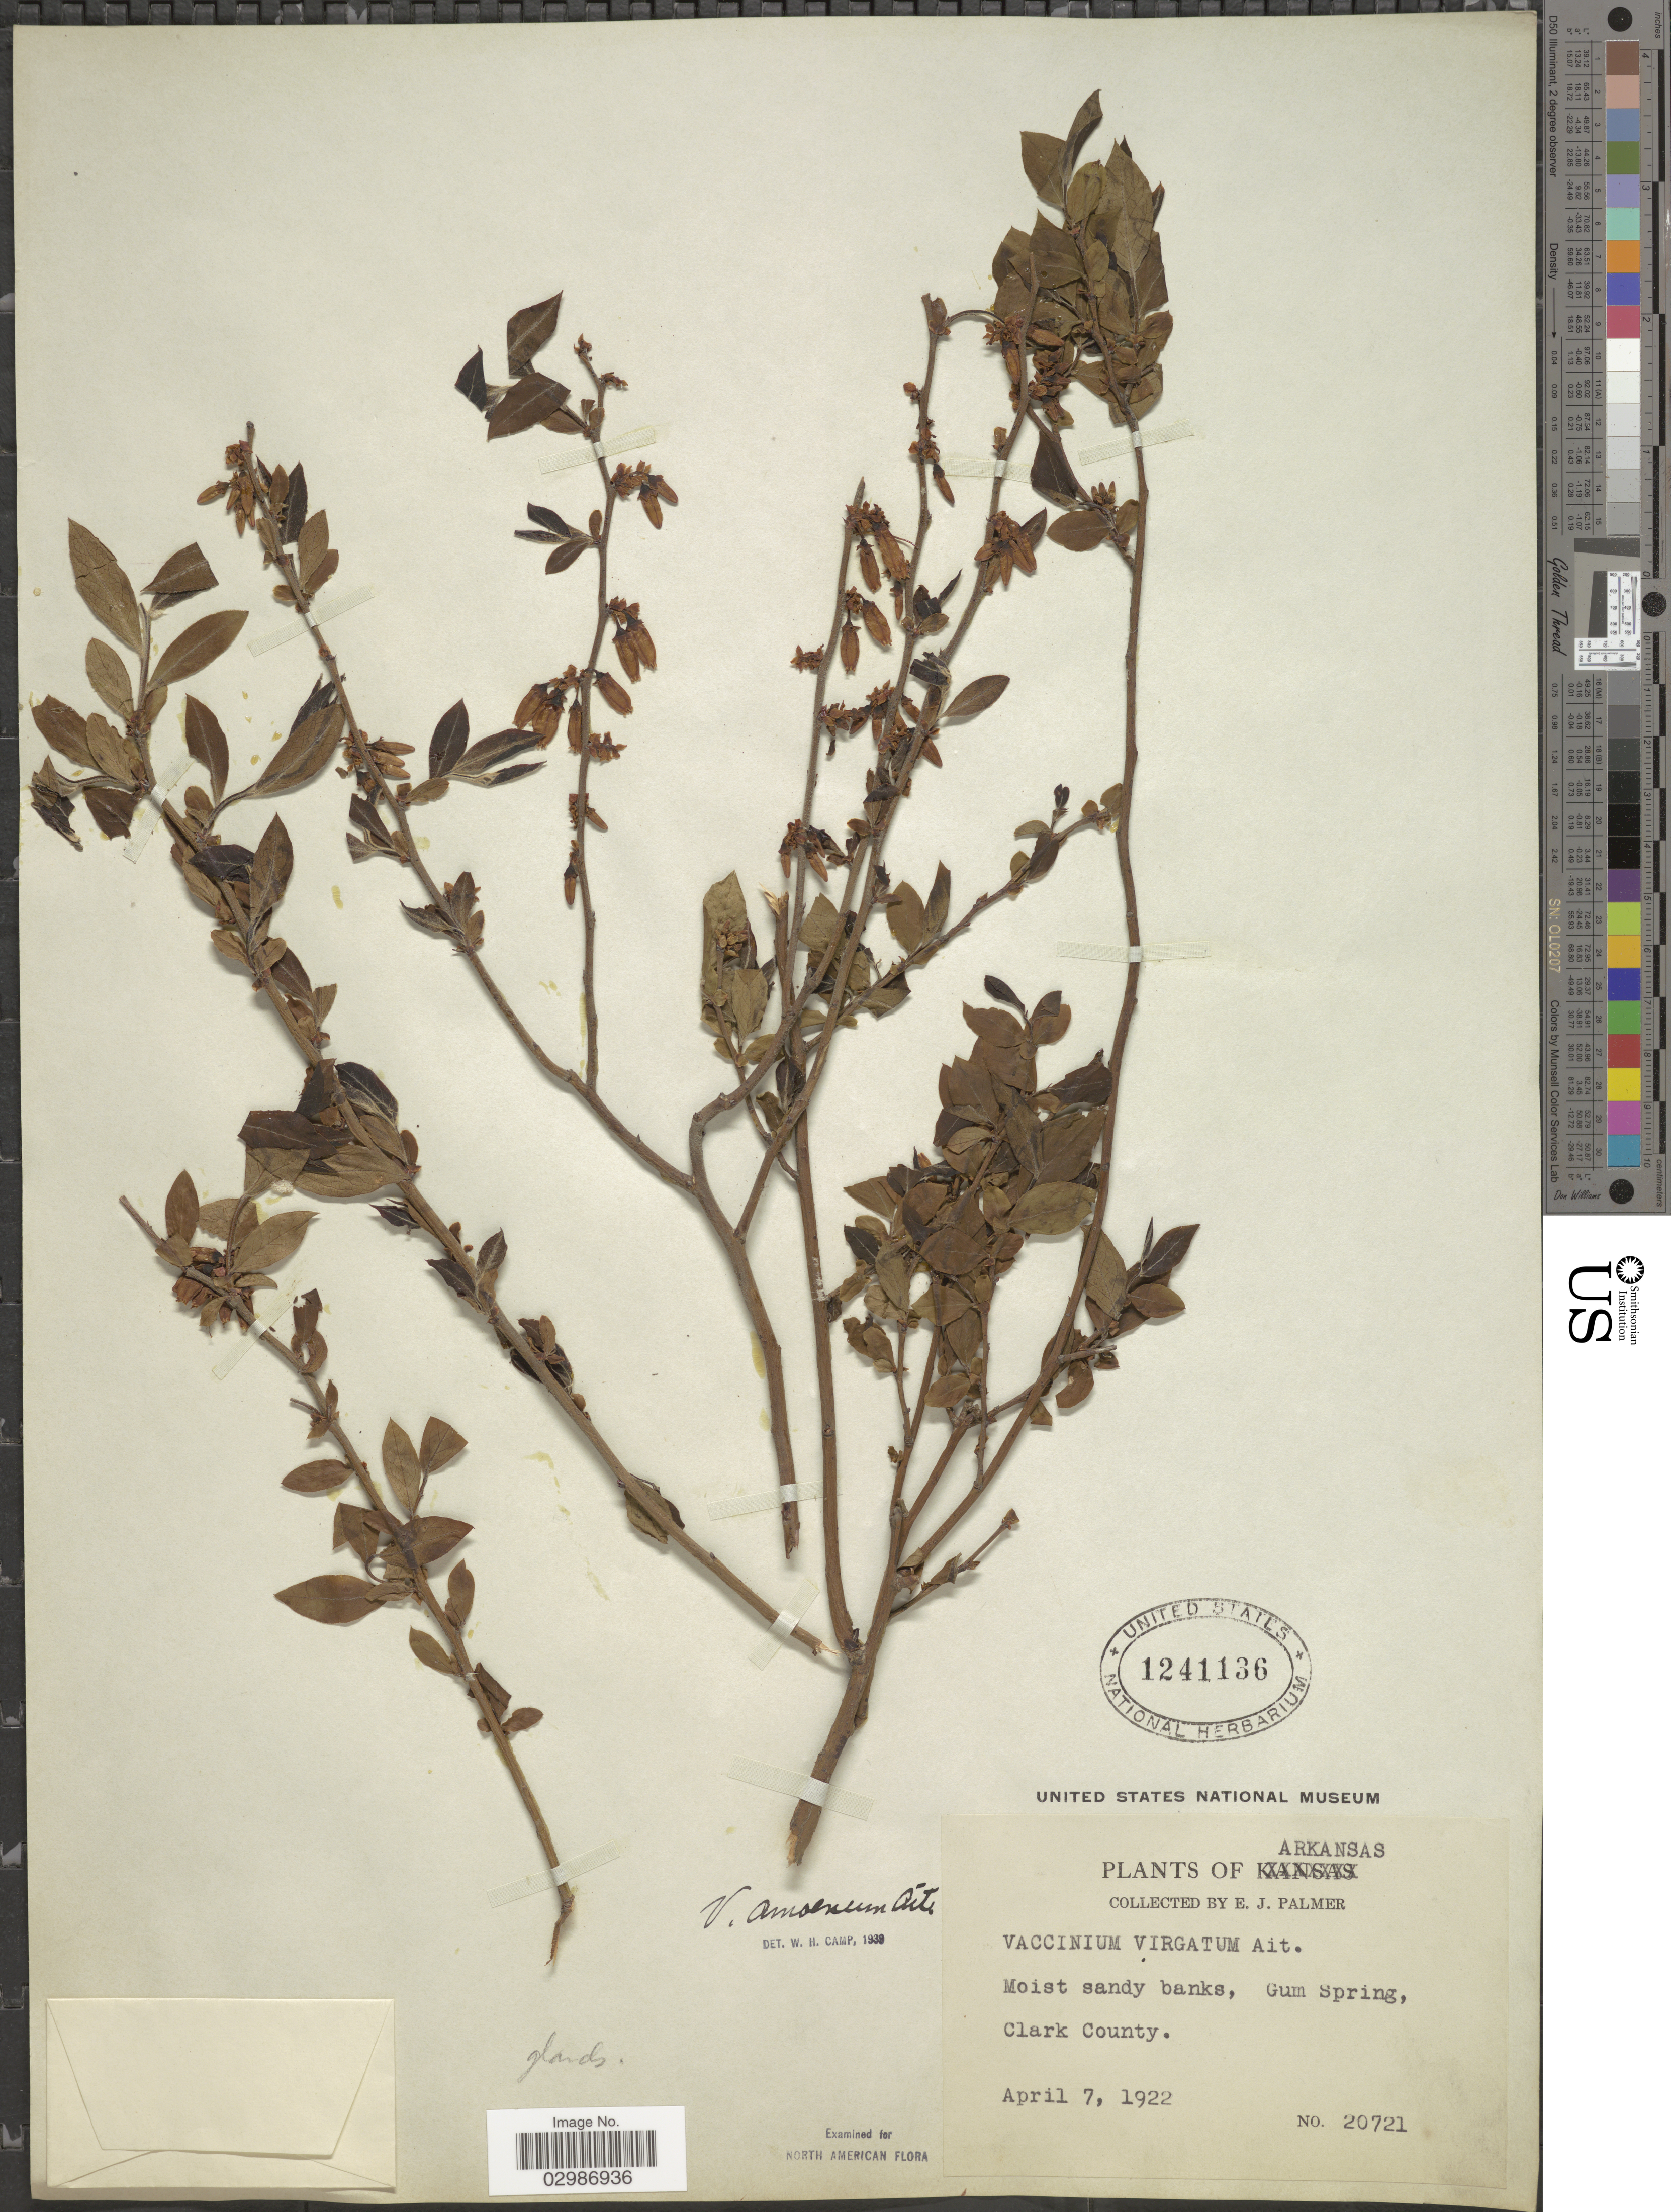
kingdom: Plantae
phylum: Tracheophyta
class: Magnoliopsida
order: Ericales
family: Ericaceae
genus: Vaccinium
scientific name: Vaccinium amoenum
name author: Aiton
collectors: E. J. Palmer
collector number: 20721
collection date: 1922-04-07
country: United States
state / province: Arkansas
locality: Gum Spring, Clark County.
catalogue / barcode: US 1241136